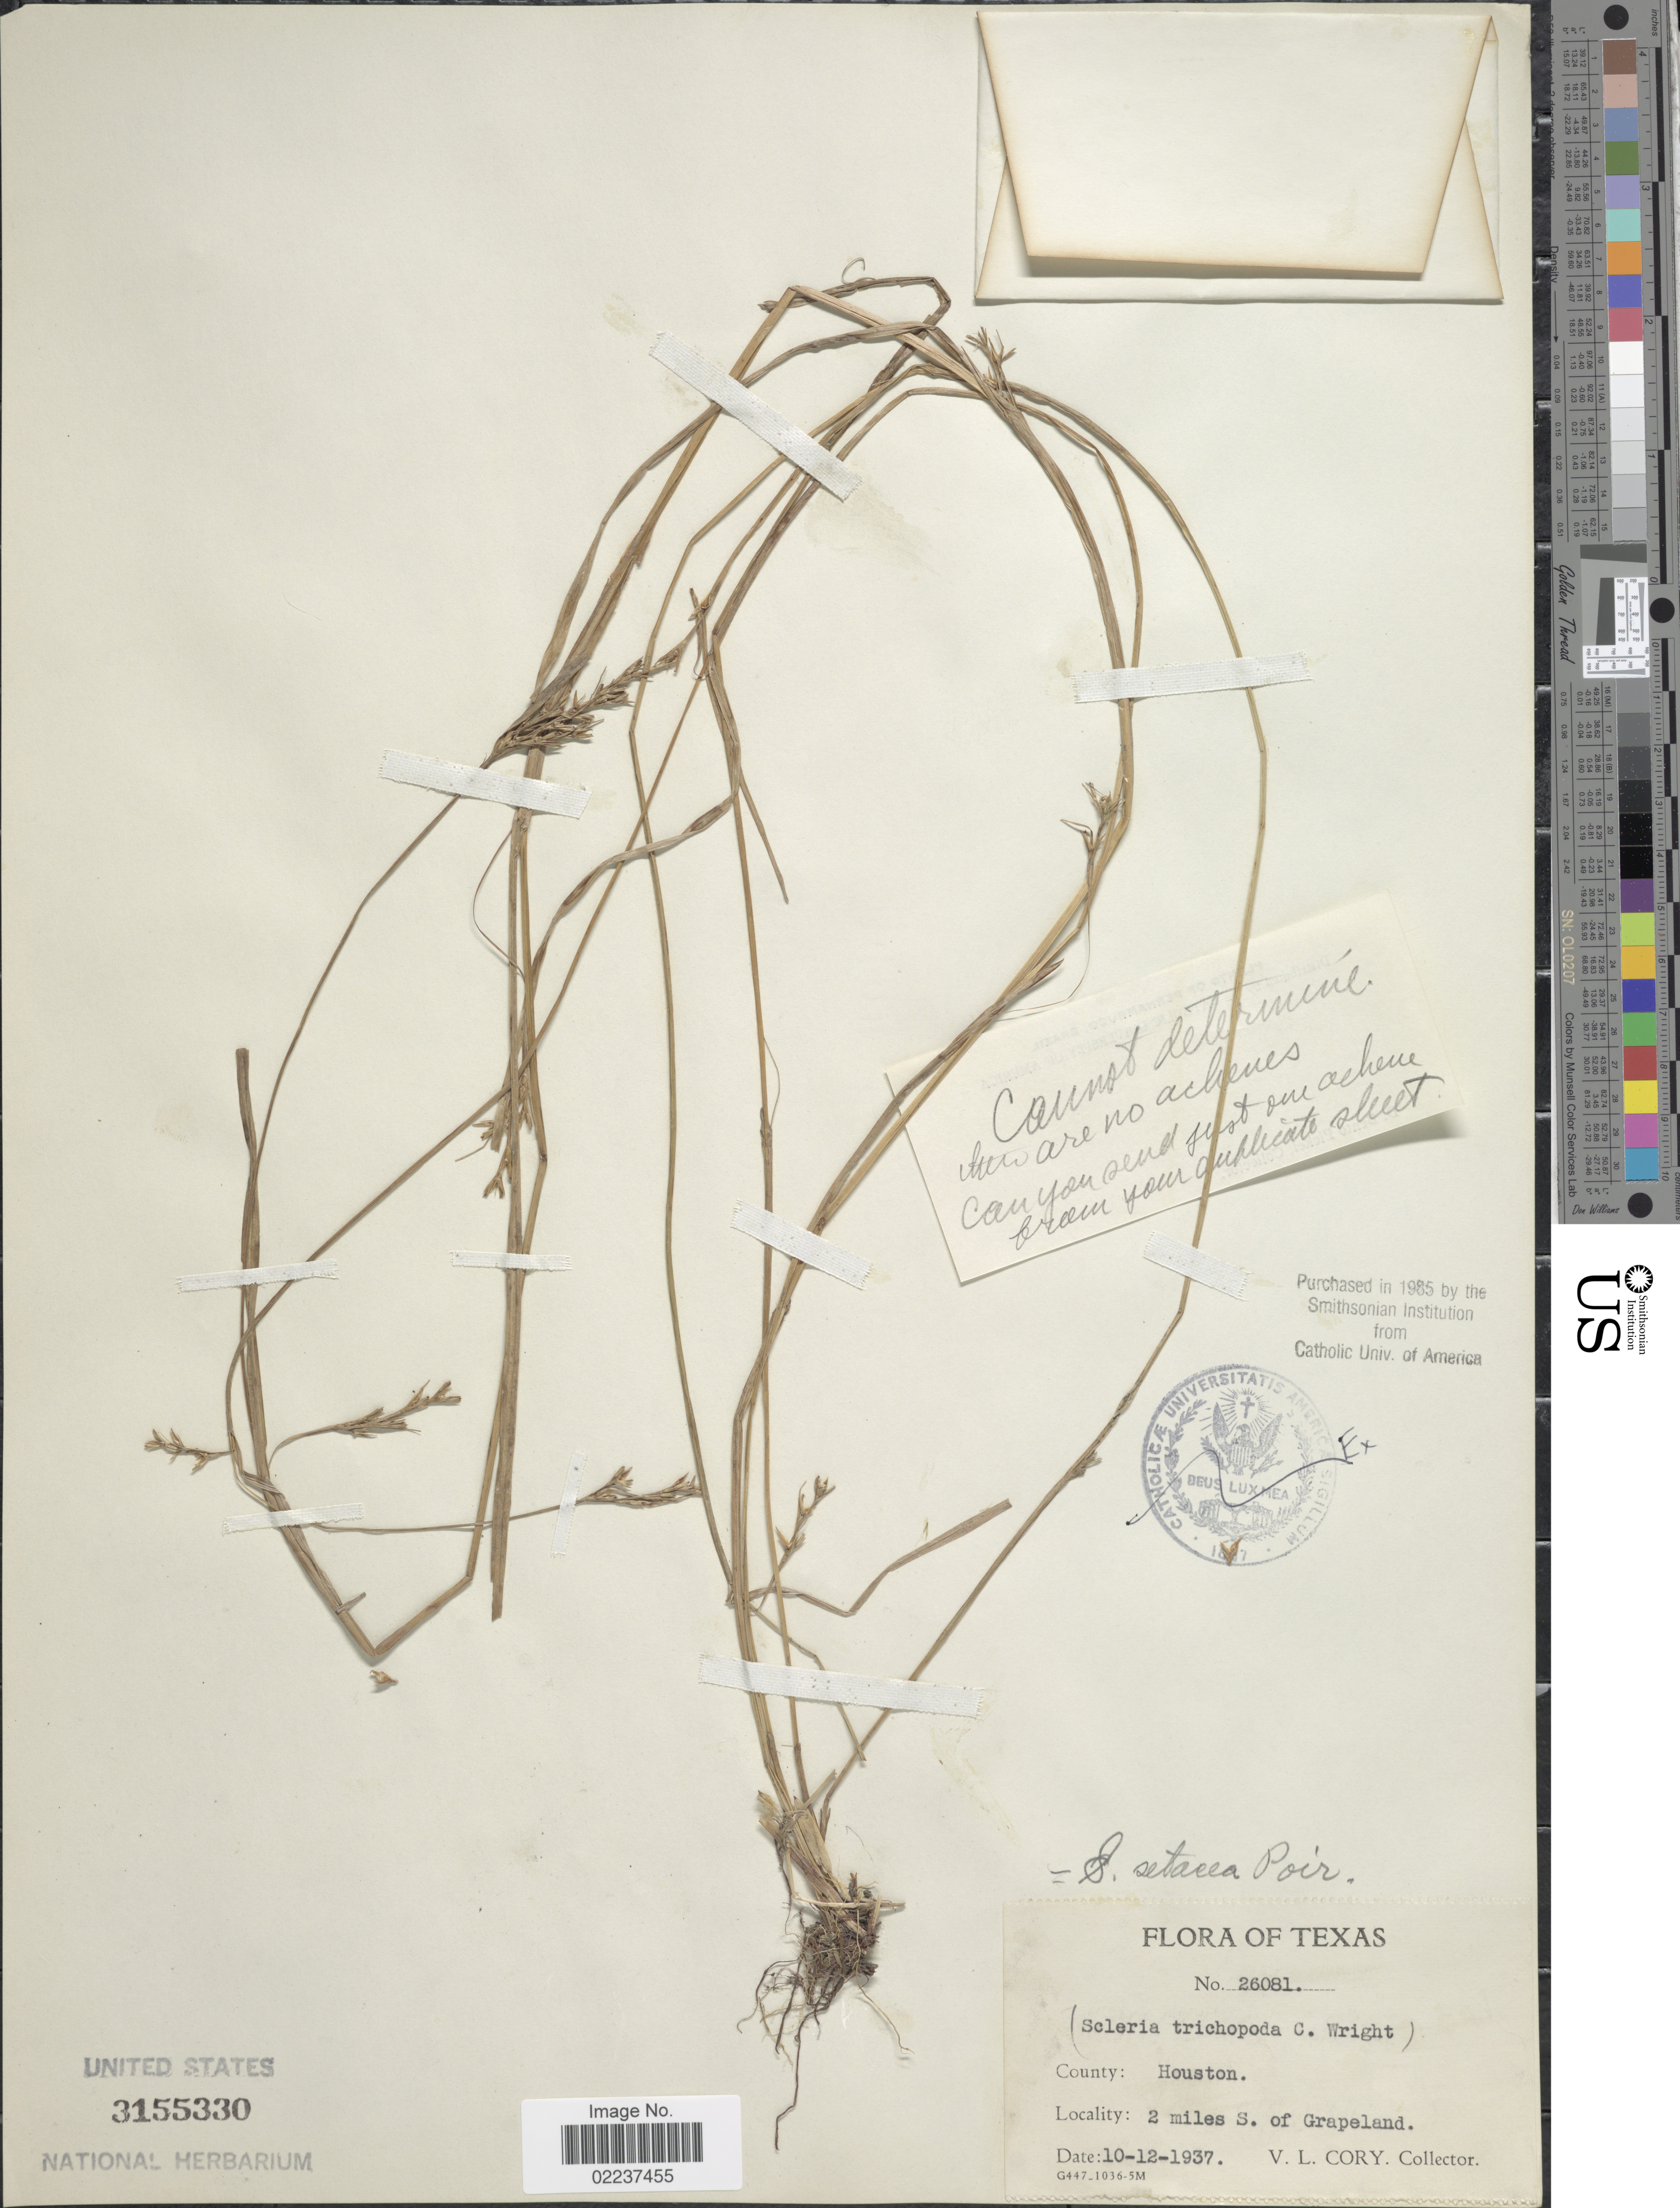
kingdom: Plantae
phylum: Tracheophyta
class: Liliopsida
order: Poales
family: Cyperaceae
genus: Scleria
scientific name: Scleria muehlenbergii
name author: Steud.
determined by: Strong, Mark T., (BOT), Smithsonian Institution - National Museum of Natural History (UNITED STATES)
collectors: V. Cory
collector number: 26081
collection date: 1937-10-12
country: United States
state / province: Texas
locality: County: Houston, 2 miles S. of Grapeland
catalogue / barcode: US 3155330